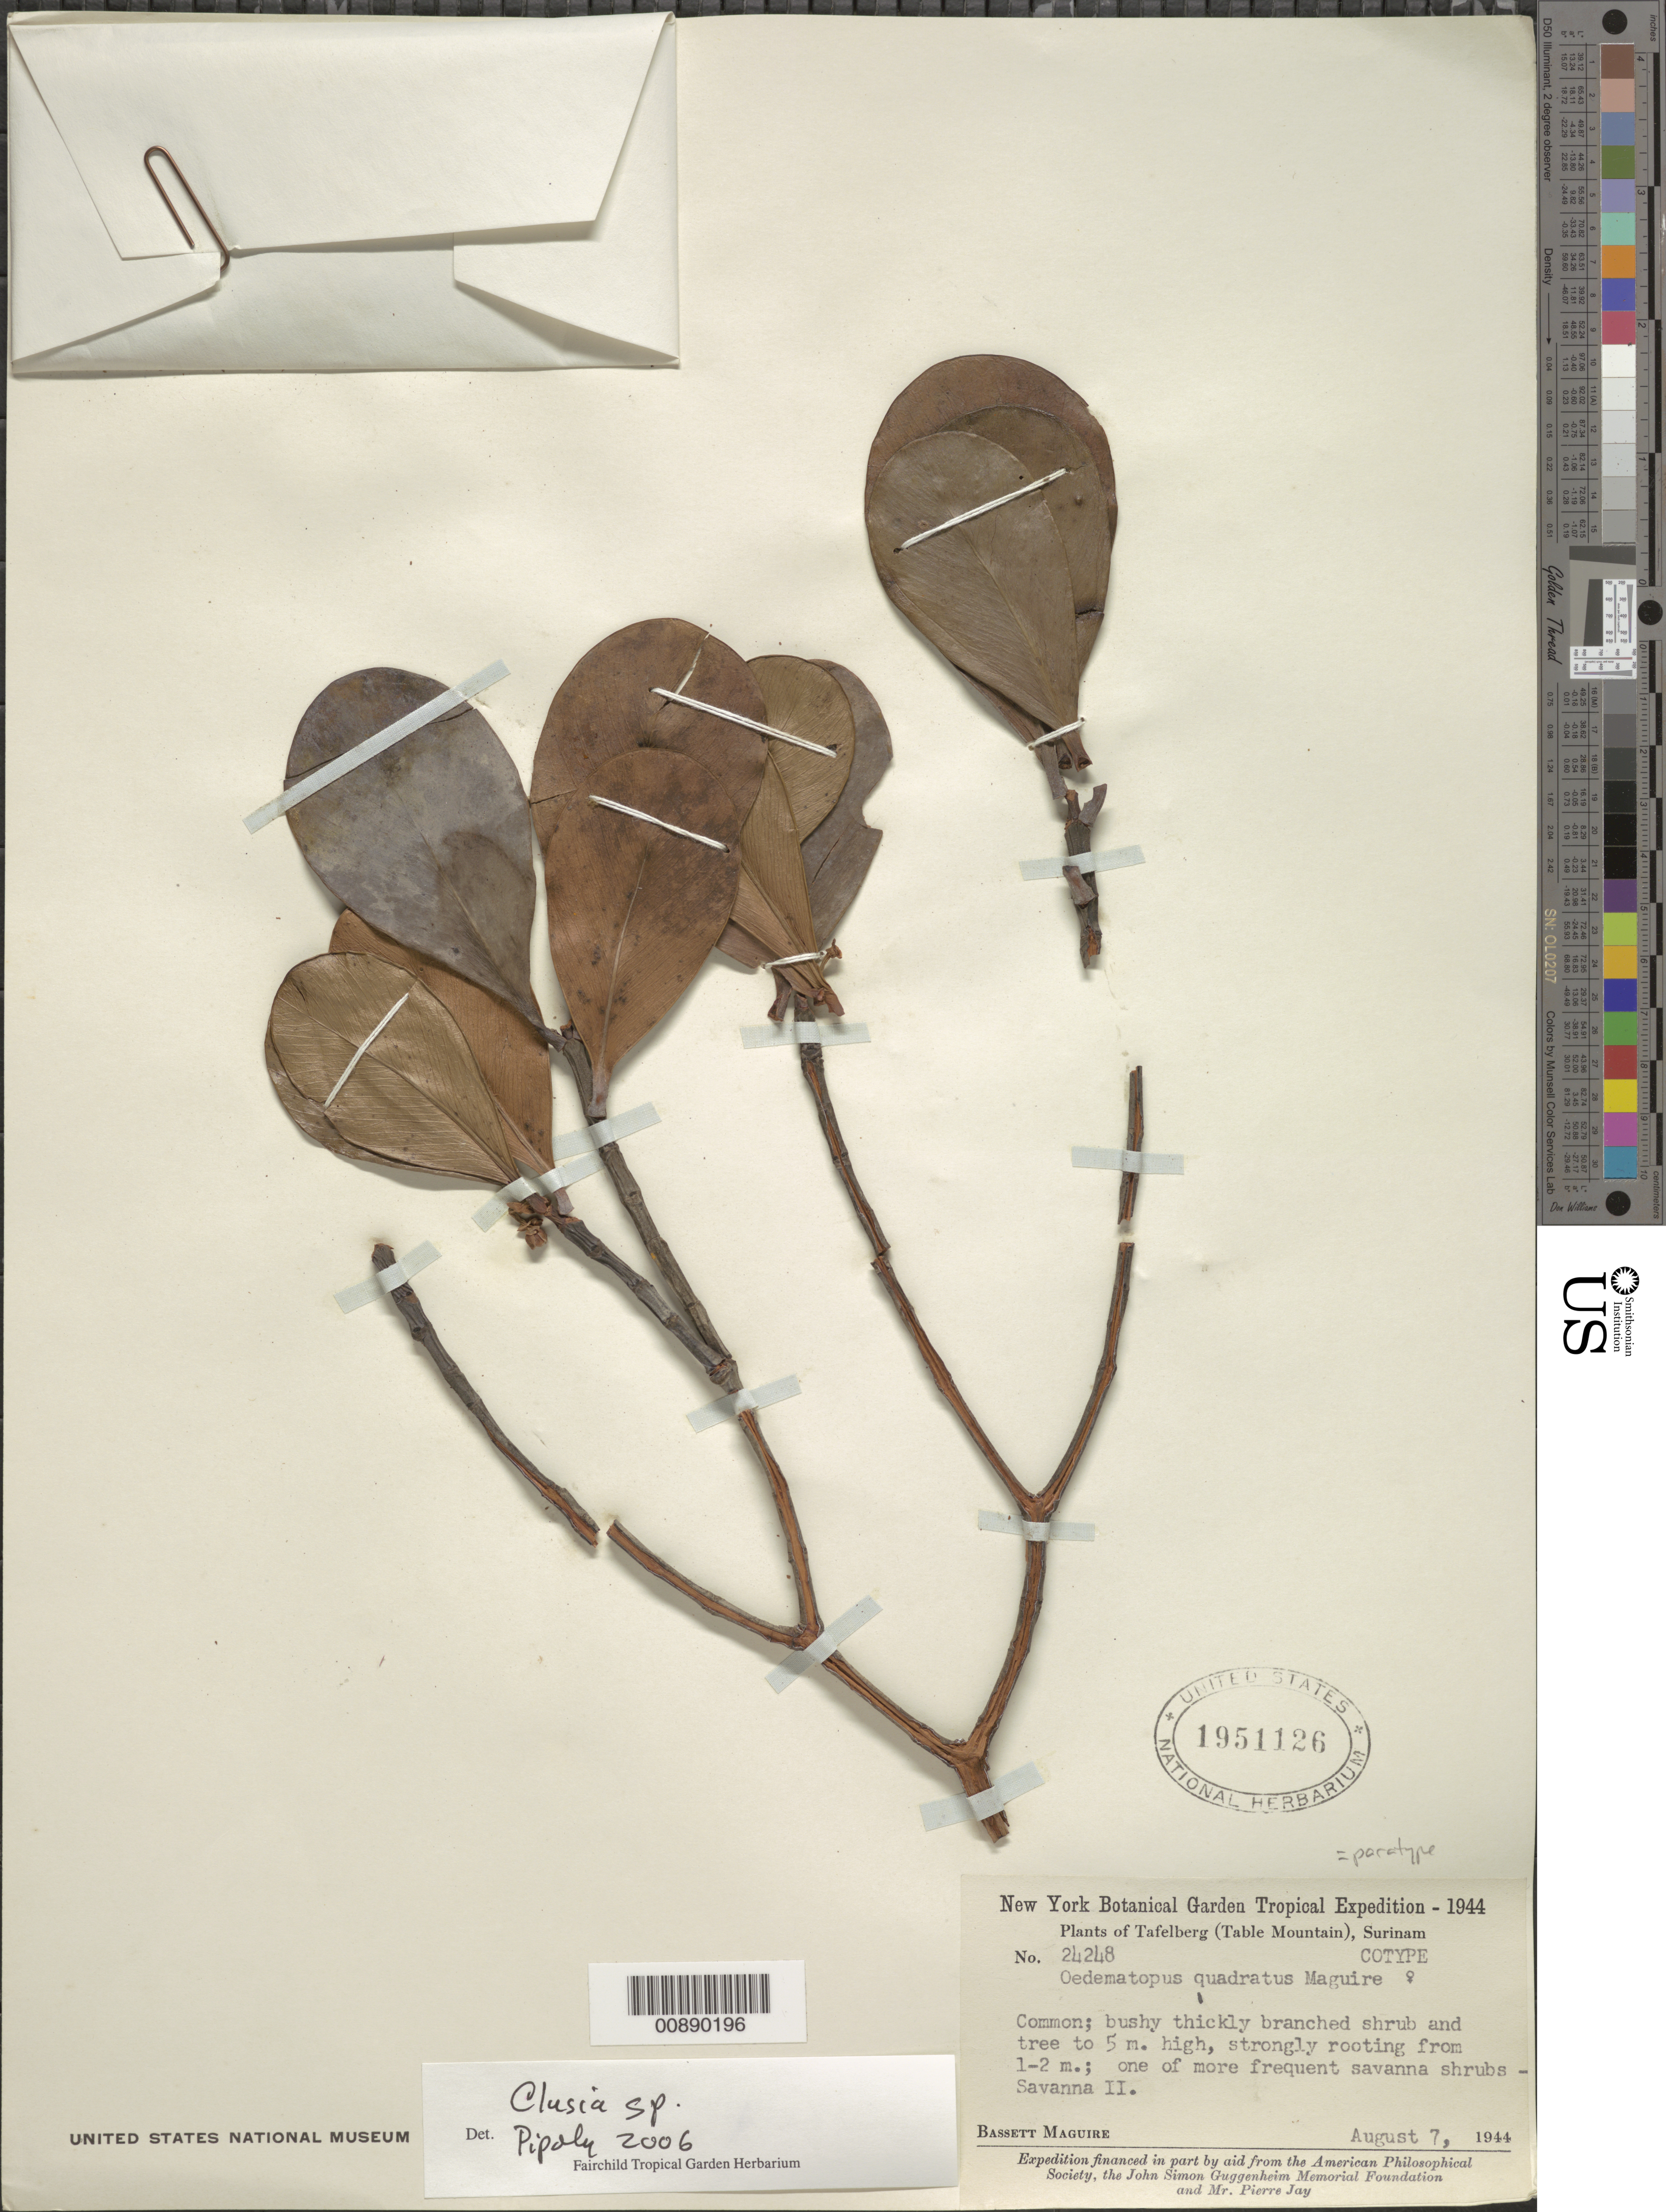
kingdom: Plantae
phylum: Tracheophyta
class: Magnoliopsida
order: Malpighiales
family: Clusiaceae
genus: Clusia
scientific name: Clusia sp.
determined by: Pipoly, J. J., III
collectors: B. Maguire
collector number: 24248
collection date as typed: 7-Aug-44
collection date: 1944-08-07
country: Suriname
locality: Tafelberg (Table Mountain), Savanna II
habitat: Savanna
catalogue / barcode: US 1951126